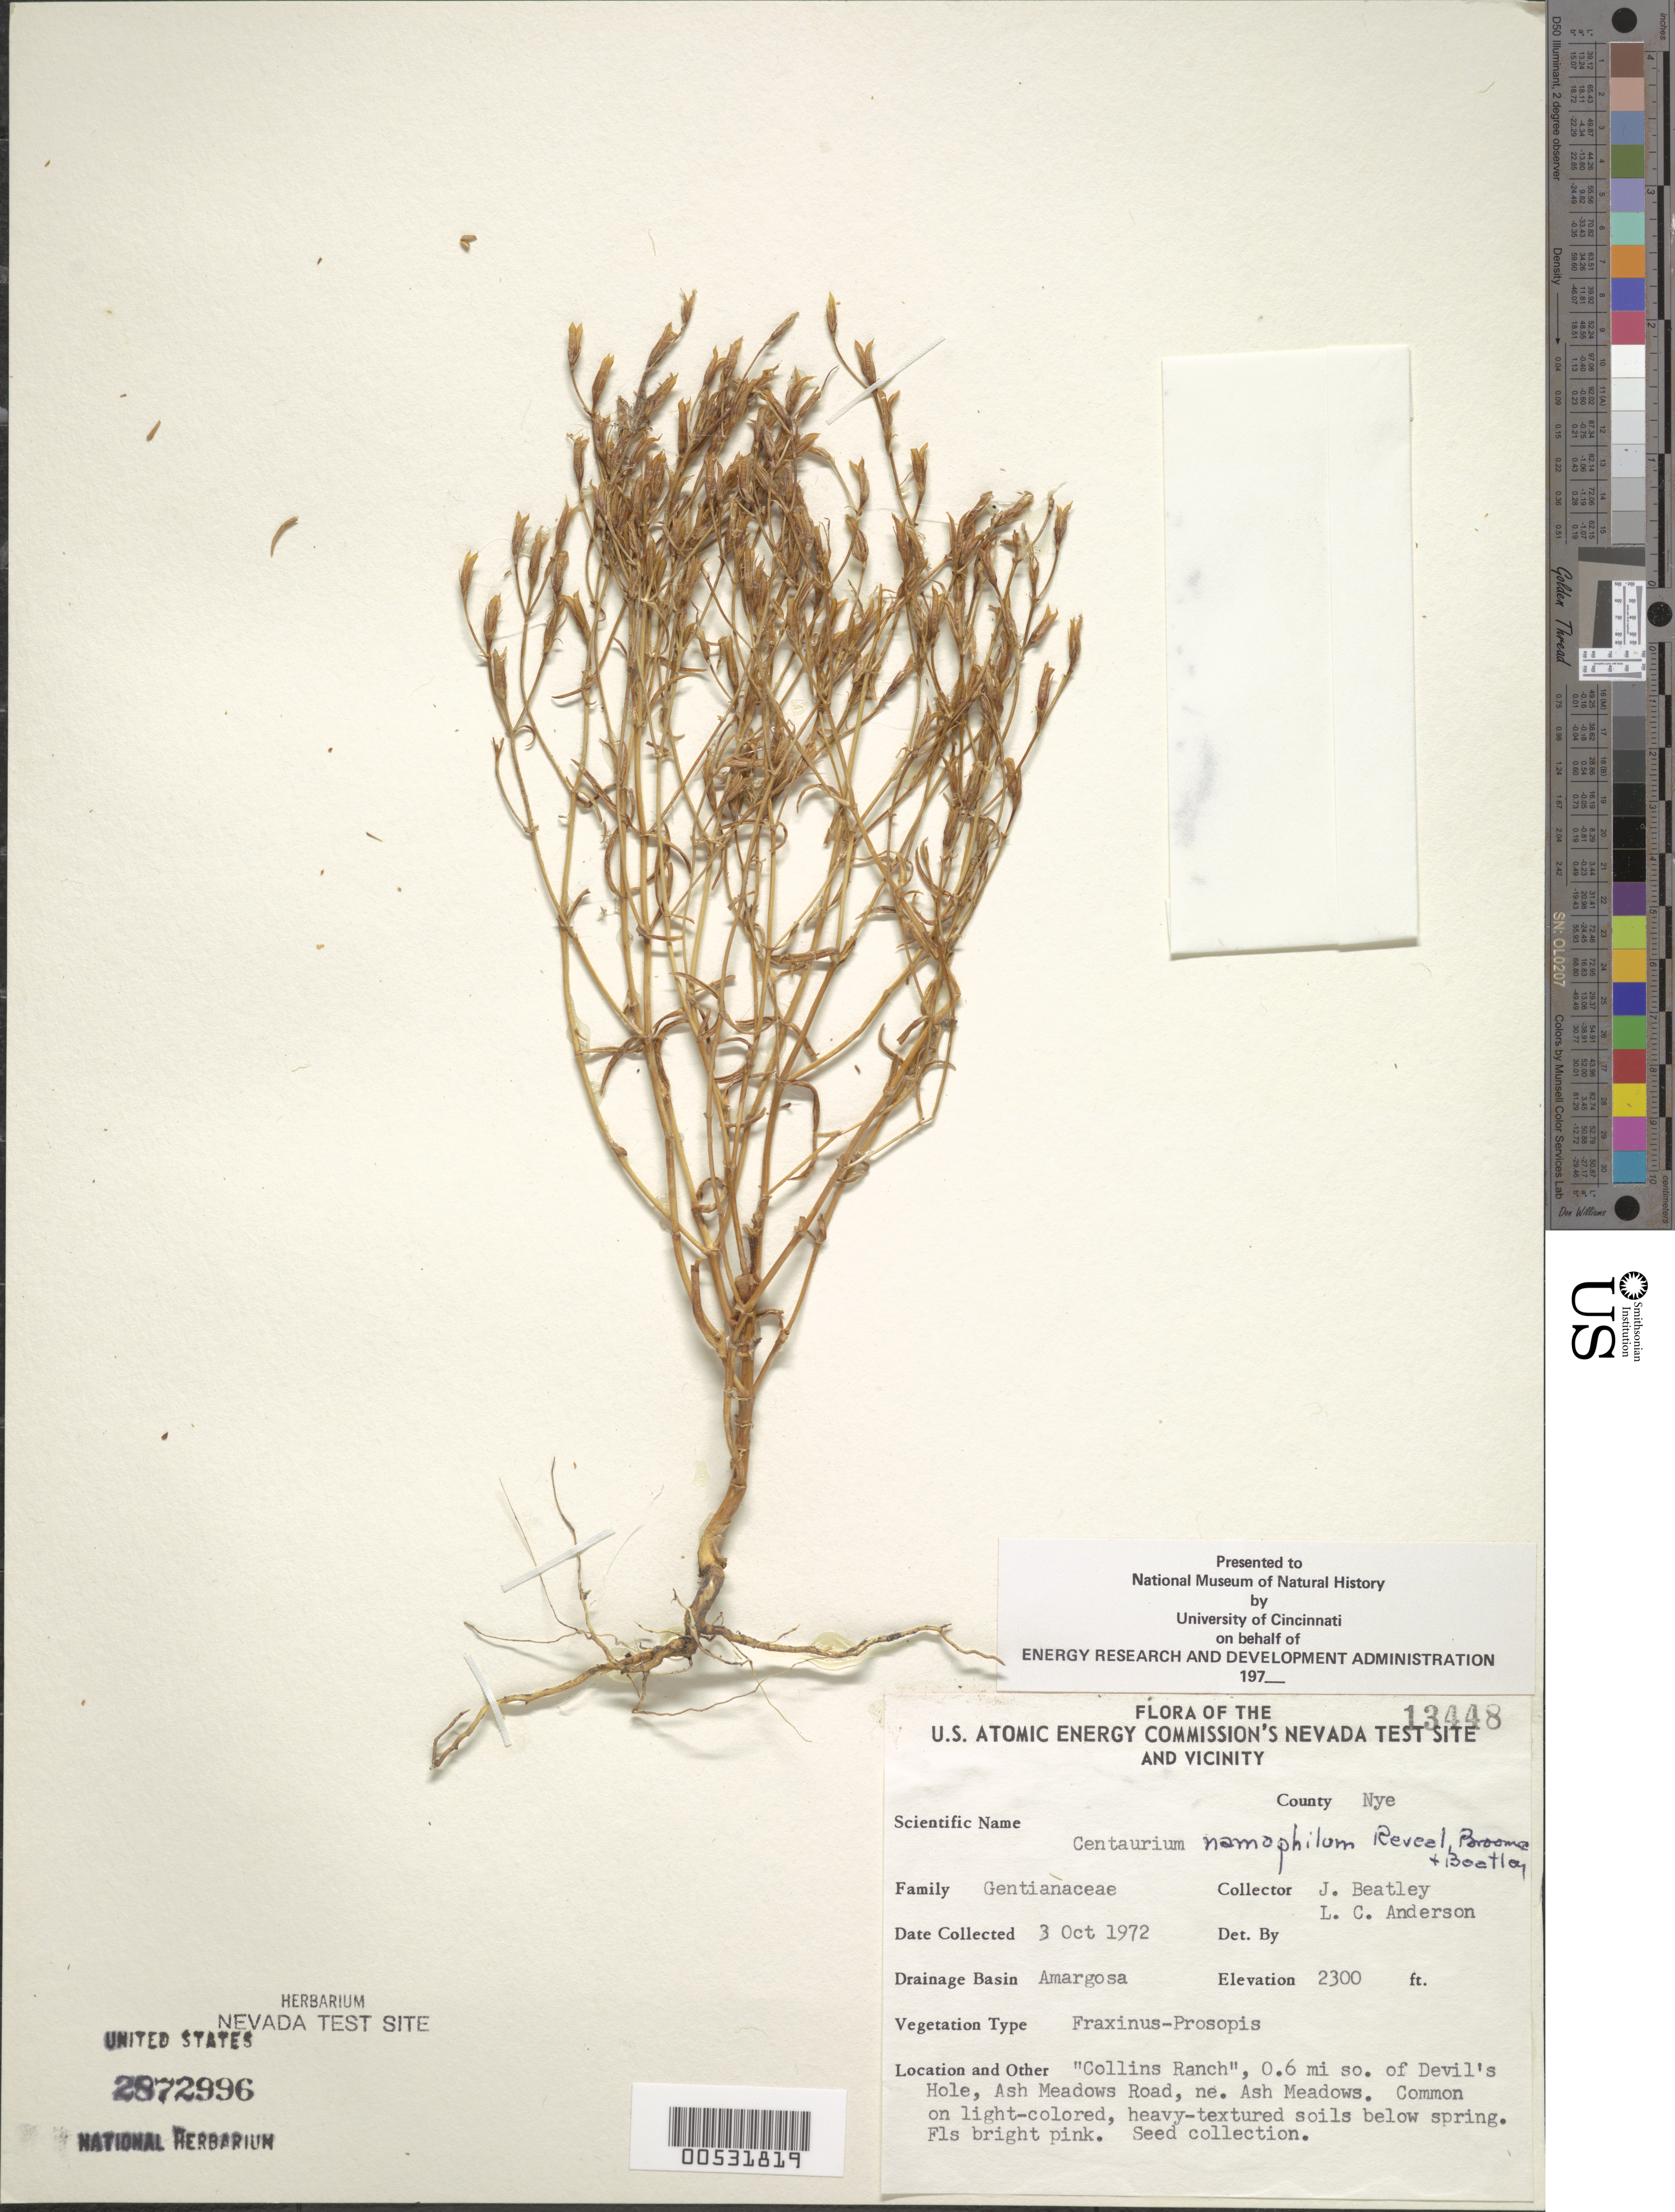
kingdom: Plantae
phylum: Tracheophyta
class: Magnoliopsida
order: Gentianales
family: Gentianaceae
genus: Centaurium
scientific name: Centaurium namophilum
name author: Reveal & Beatley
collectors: J. C. Beatley & L. C. Anderson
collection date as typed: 03 Oct 1972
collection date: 1972-10-03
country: United States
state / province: Nevada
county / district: Nye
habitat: Common on light-colored, heavy-textured soils below spring.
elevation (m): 701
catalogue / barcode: US 2872996